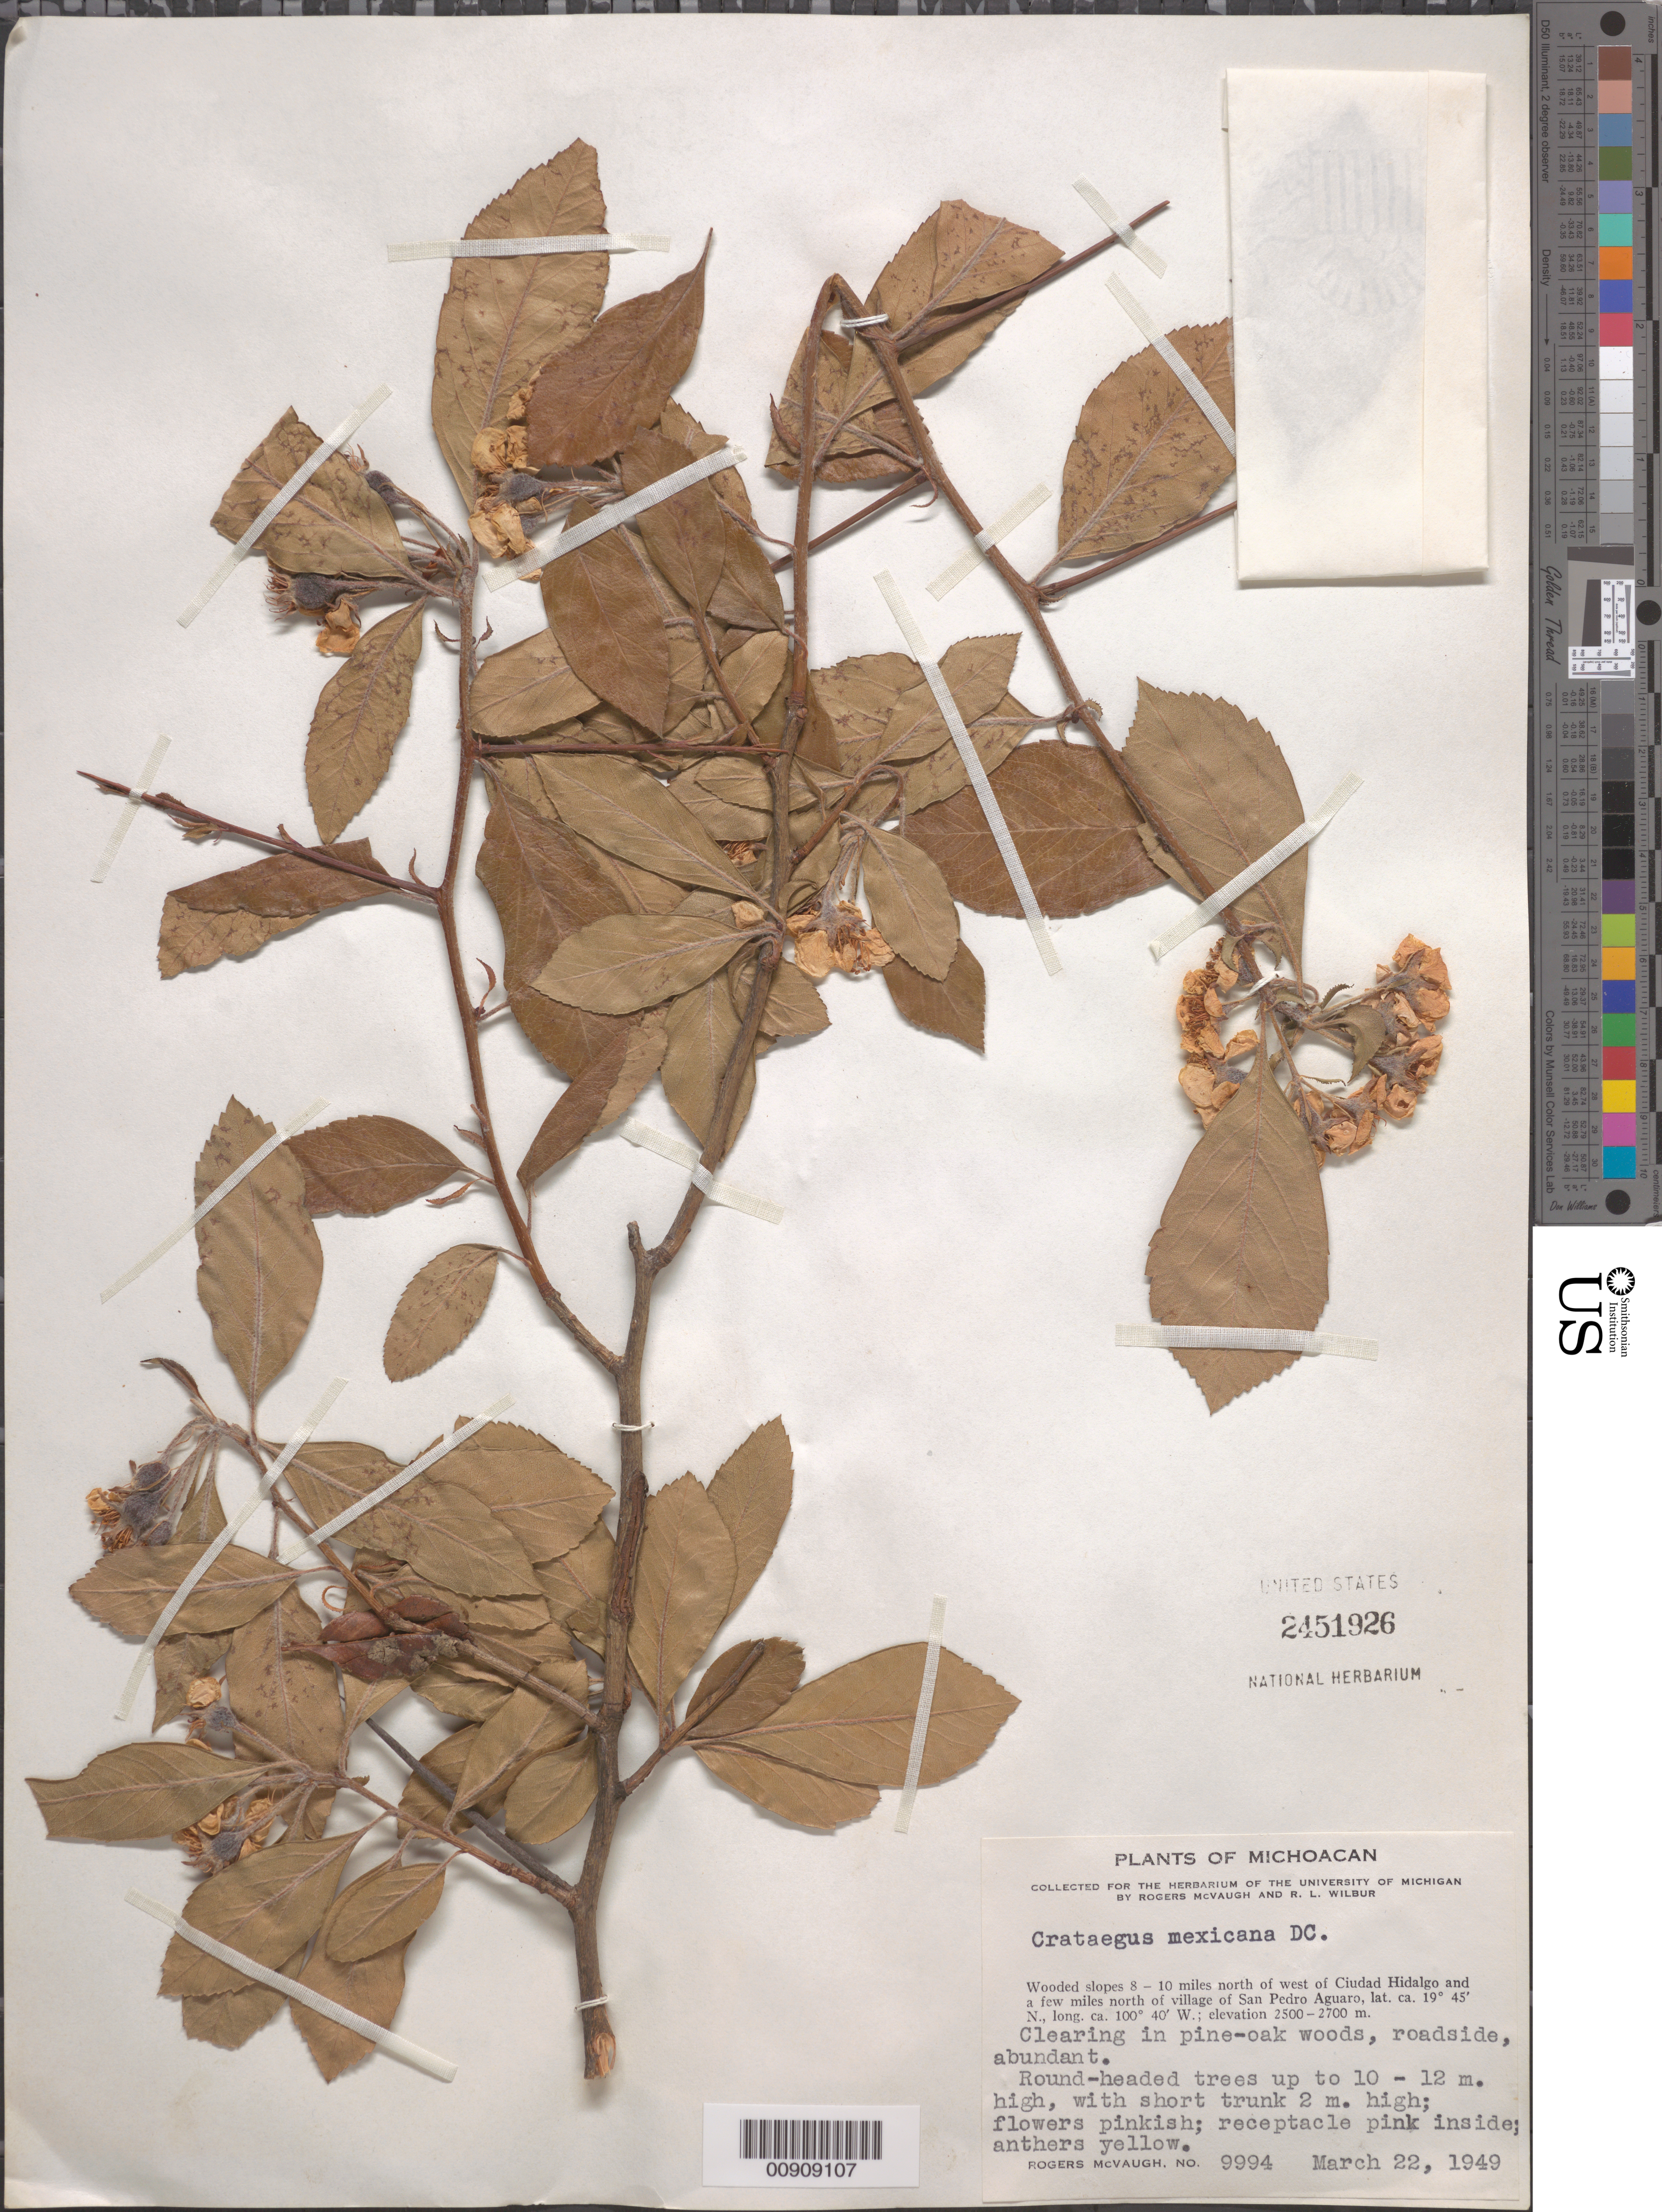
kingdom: Plantae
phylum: Tracheophyta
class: Magnoliopsida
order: Rosales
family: Rosaceae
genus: Crataegus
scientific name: Crataegus mexicana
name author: Moc. & Sessé ex DC.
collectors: R. McVaugh & R. L. Wilbur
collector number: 9994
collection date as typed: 22 Mar 1949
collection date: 1949-03-22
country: Mexico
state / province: Michoacán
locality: Wooded slopes 8 - 10 miles north west of Ciudad Hidalgo and a few miles north of village of San Pedro Aguaro.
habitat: Clearing in pine-oak woods, roadside.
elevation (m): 2700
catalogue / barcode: US 2451926